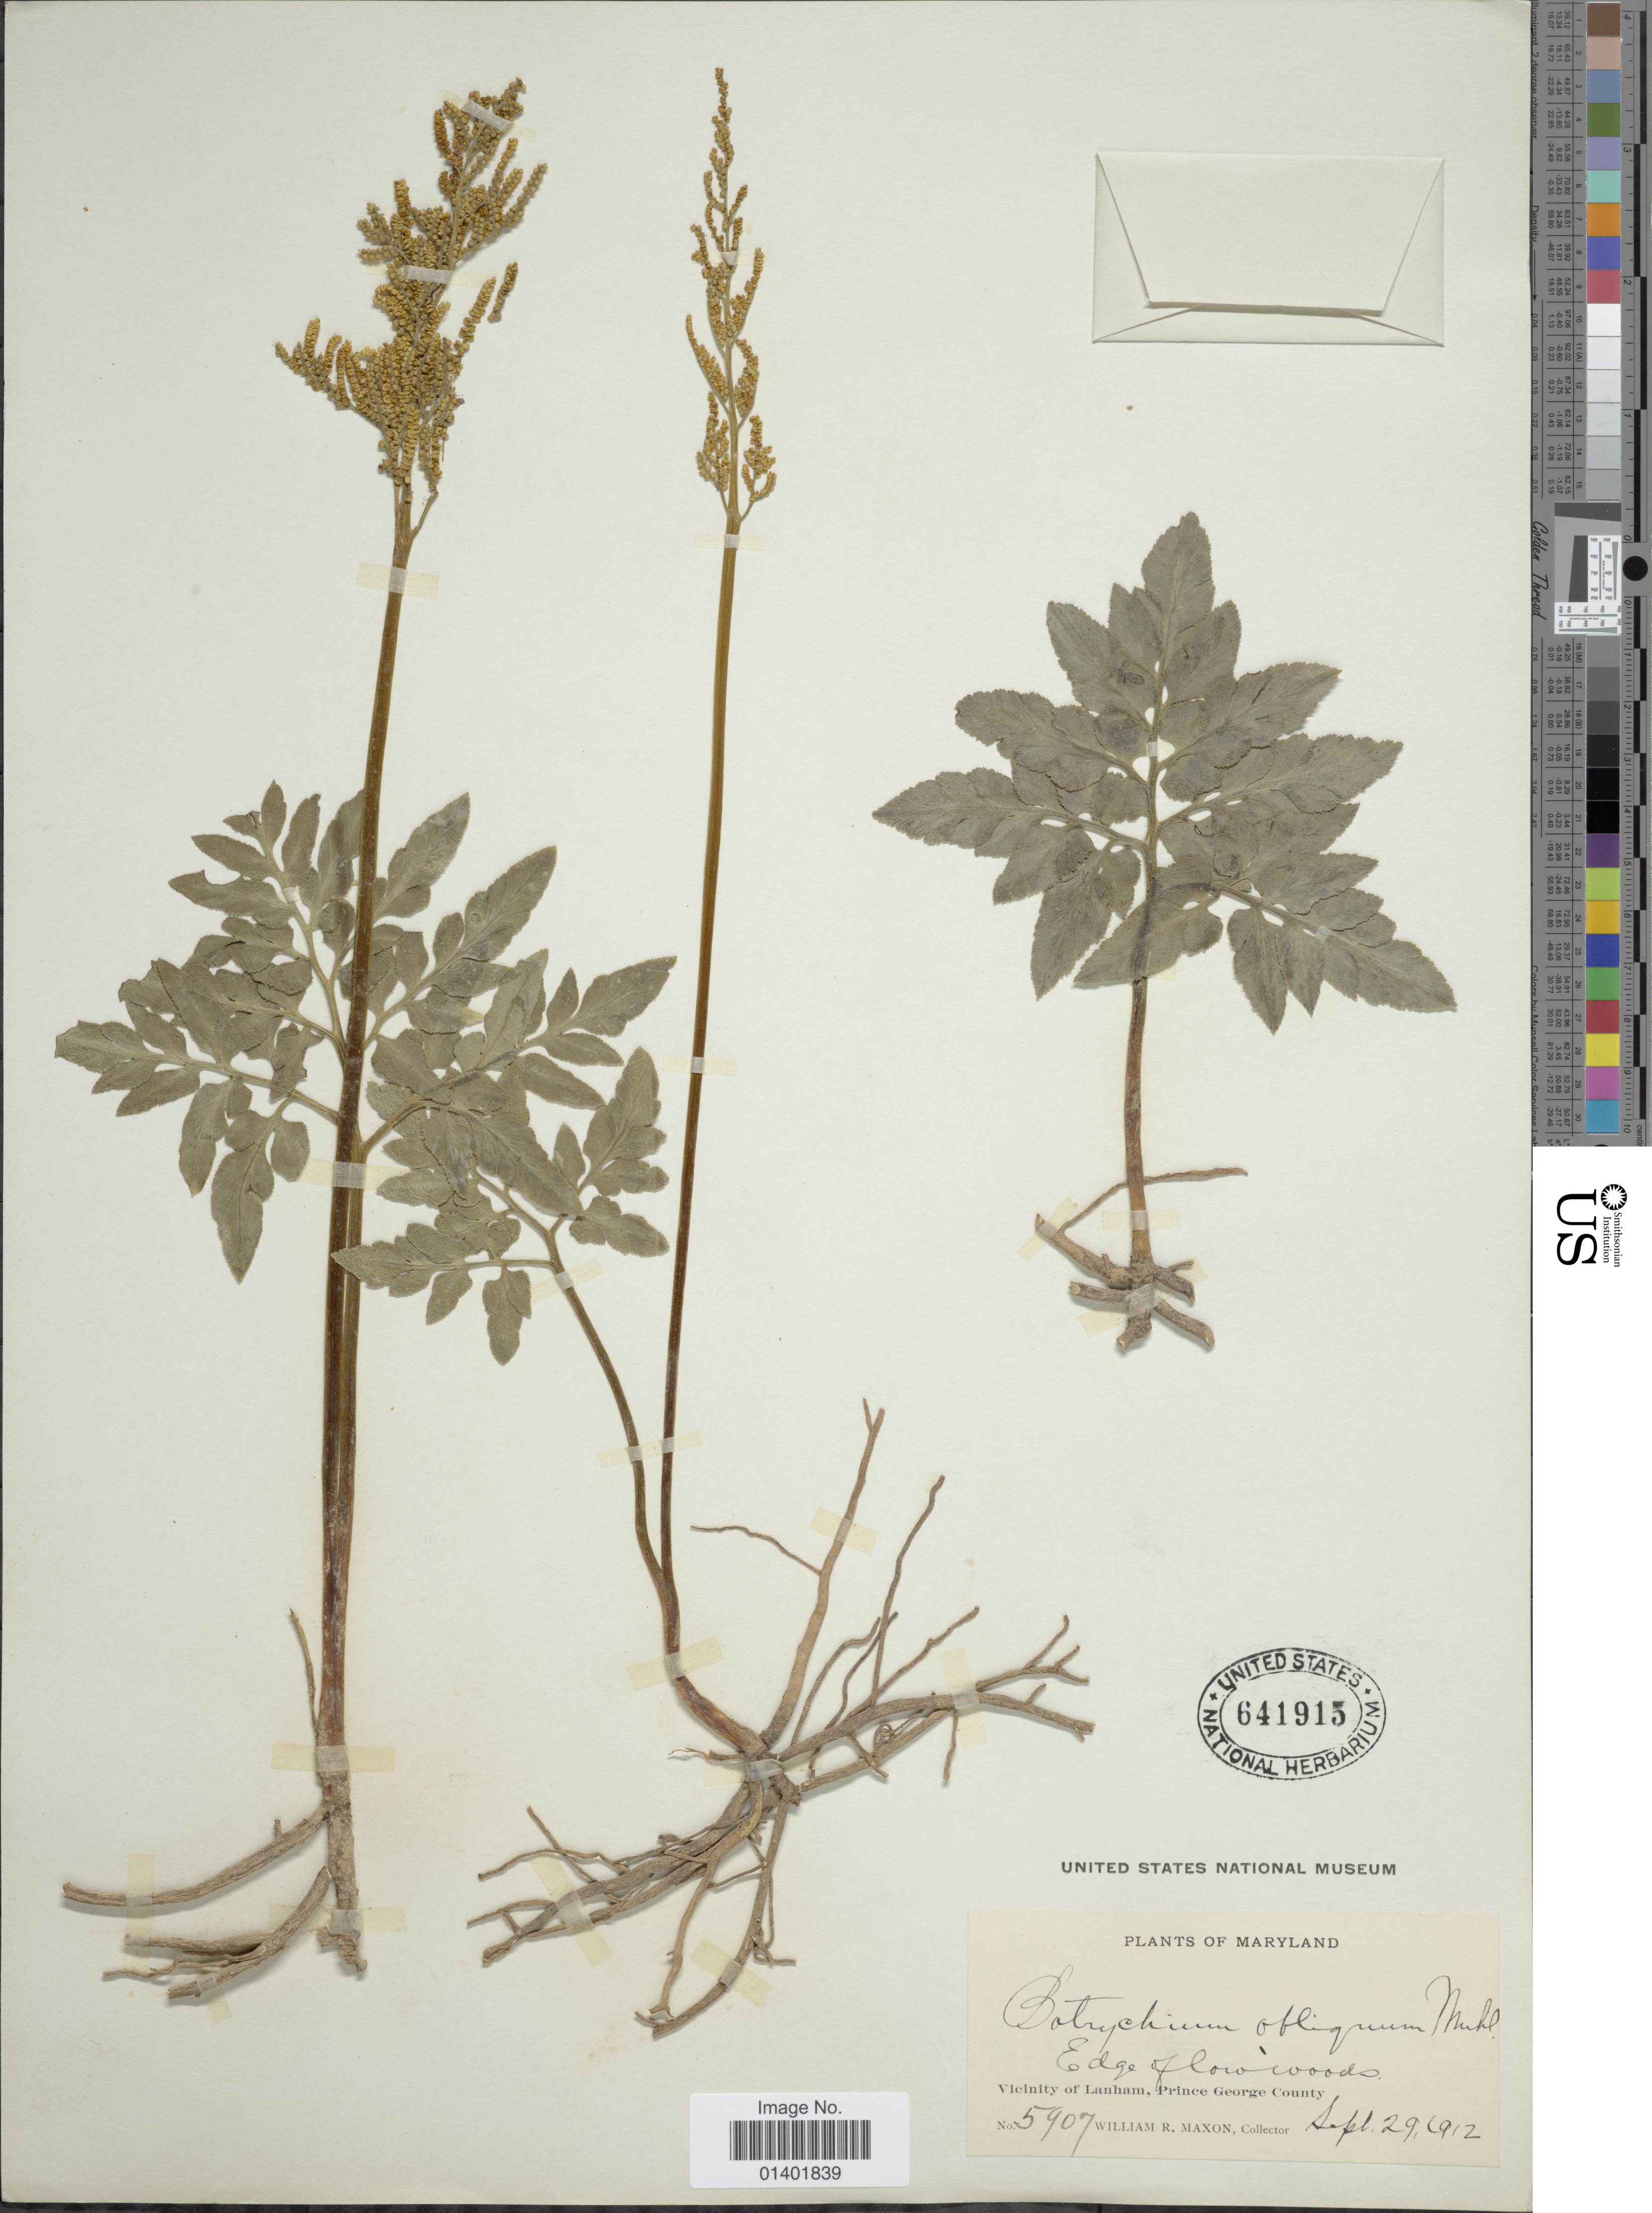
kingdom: Plantae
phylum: Tracheophyta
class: Polypodiopsida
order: Ophioglossales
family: Ophioglossaceae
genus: Botrychium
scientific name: Botrychium dissectum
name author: Spreng.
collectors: W. R. Maxon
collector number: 5907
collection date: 1912-09-29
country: United States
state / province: Maryland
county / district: Prince George's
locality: Vicinity of Lanham, Prince Georges County.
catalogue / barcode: US 641915